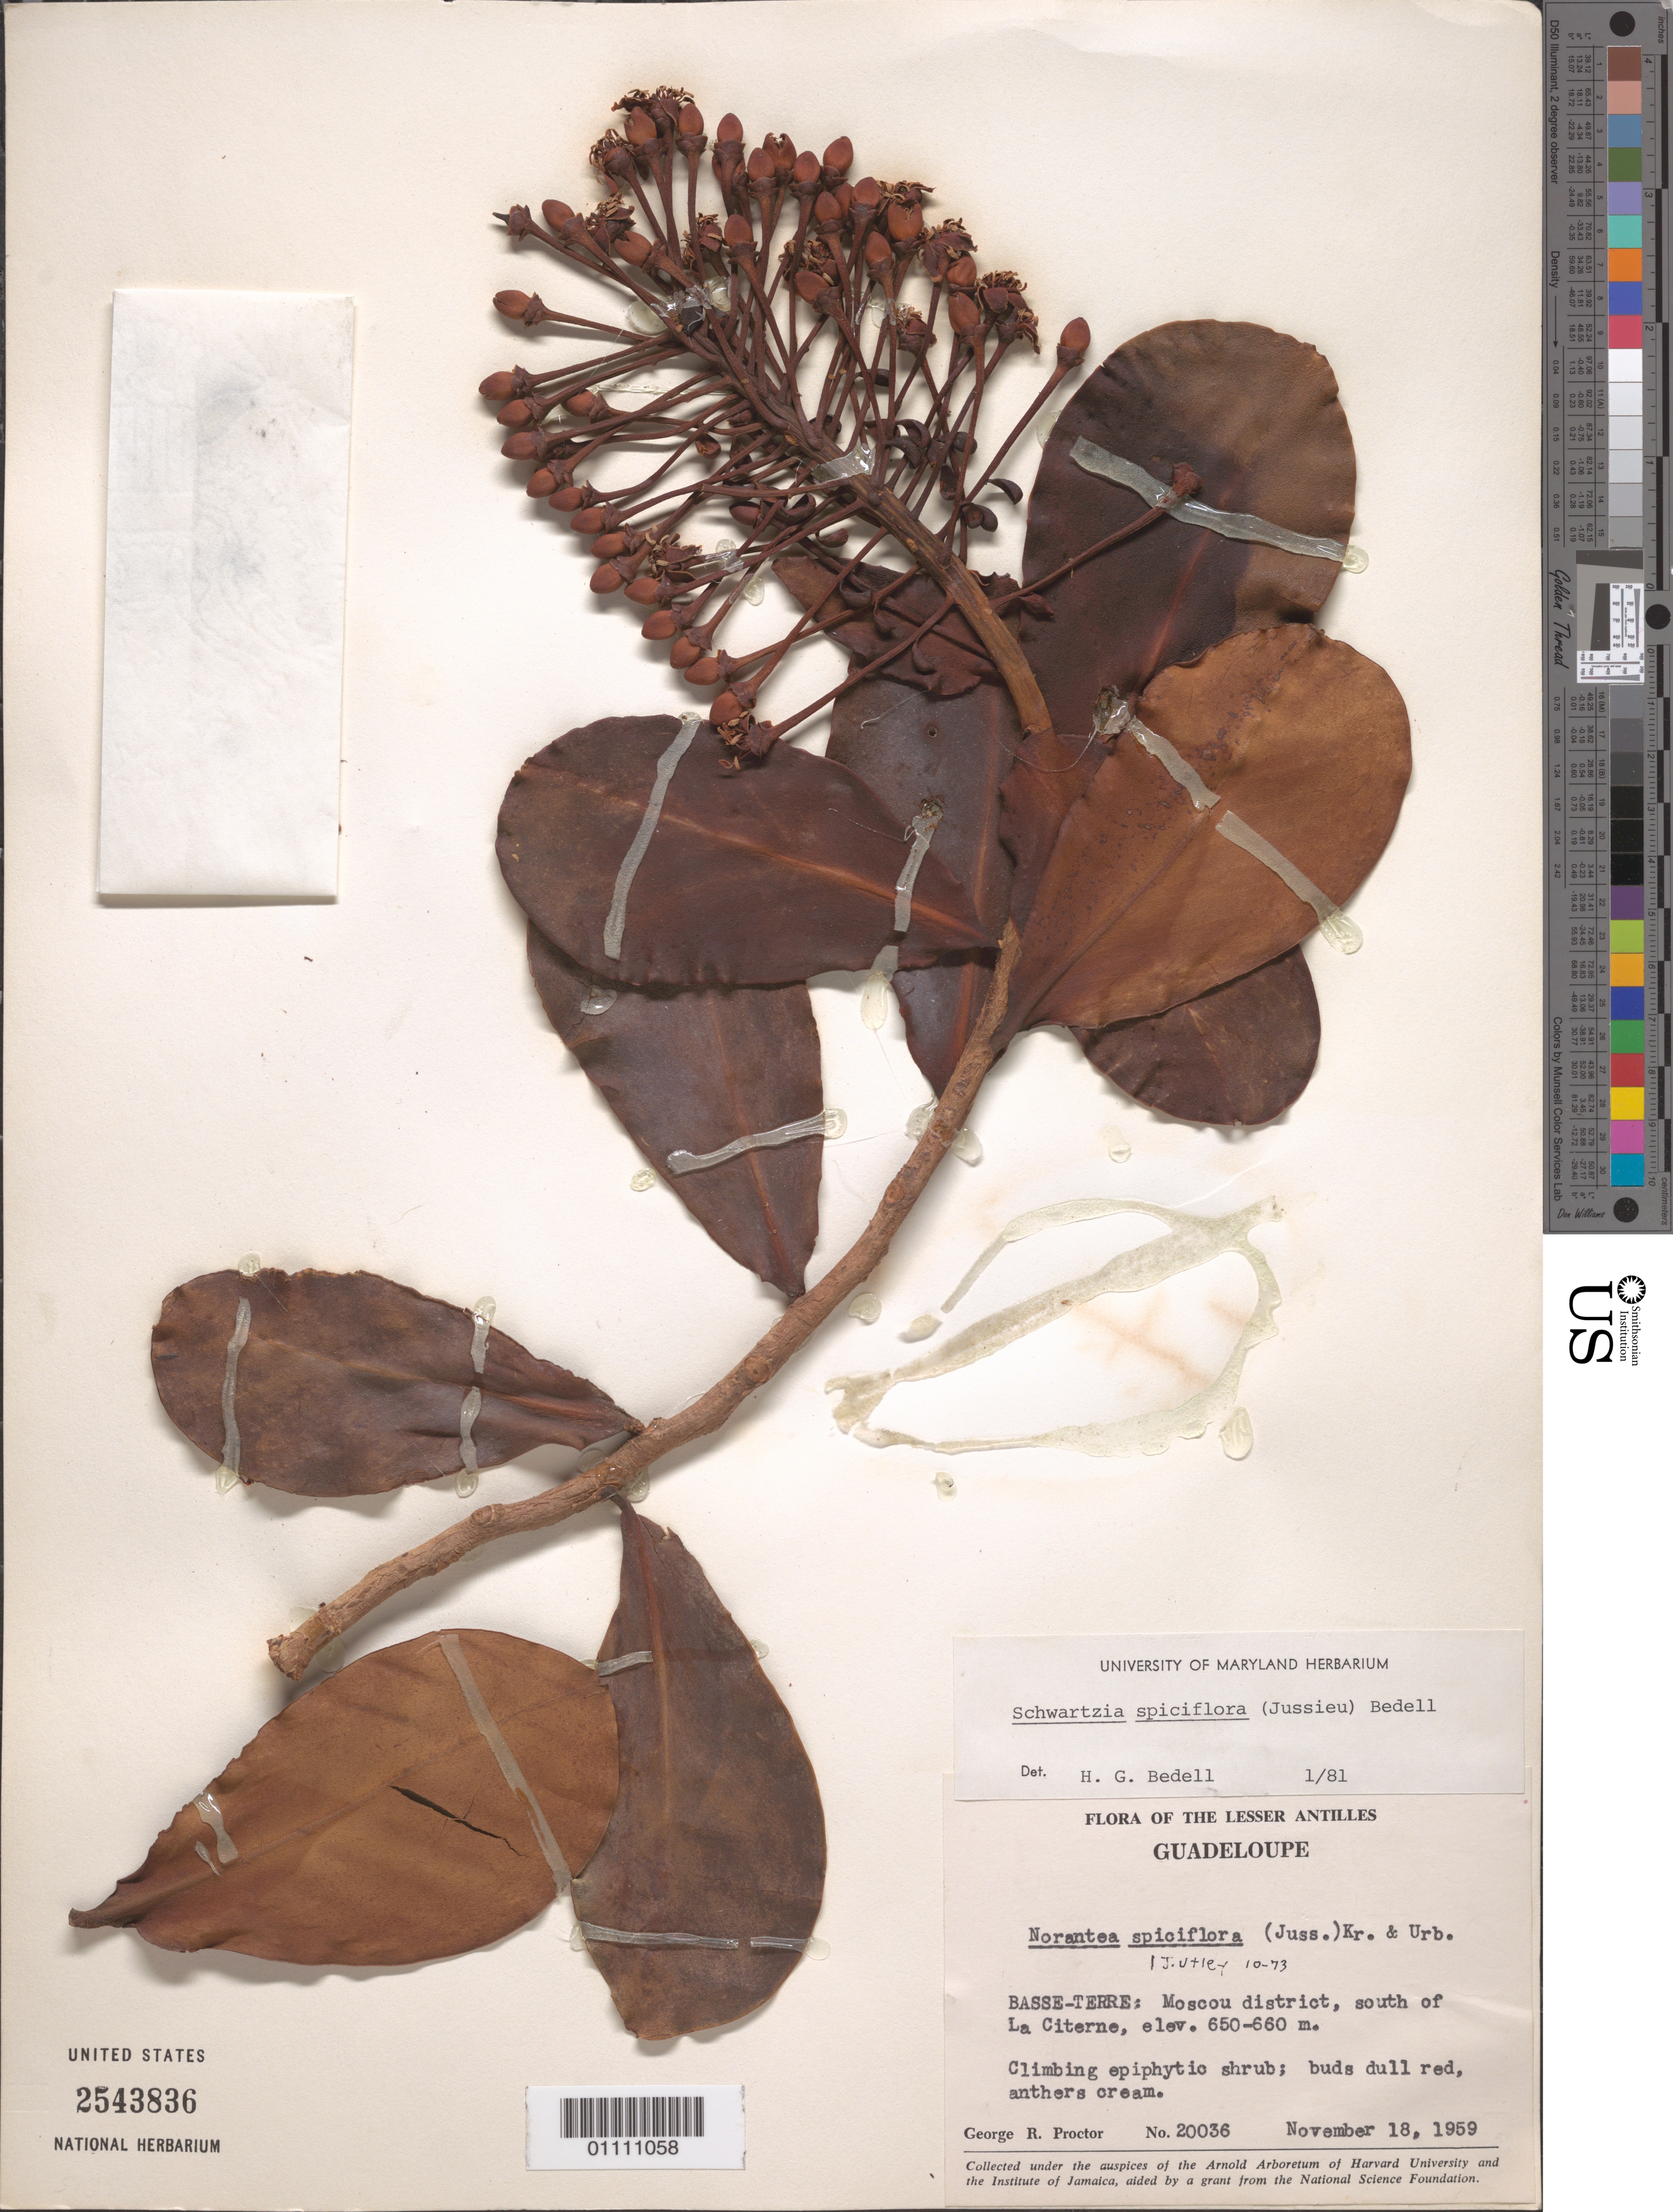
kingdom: Plantae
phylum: Tracheophyta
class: Magnoliopsida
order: Ericales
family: Marcgraviaceae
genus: Schwartzia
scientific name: Schwartzia spiciflora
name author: (Juss.) Bedell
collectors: G. R. Proctor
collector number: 20036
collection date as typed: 18 Nov 1959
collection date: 1959-11-18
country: Guadeloupe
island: Basse Terre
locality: Basse-Terre: Moscou district, south of La Citerne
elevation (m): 650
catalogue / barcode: US 2543836